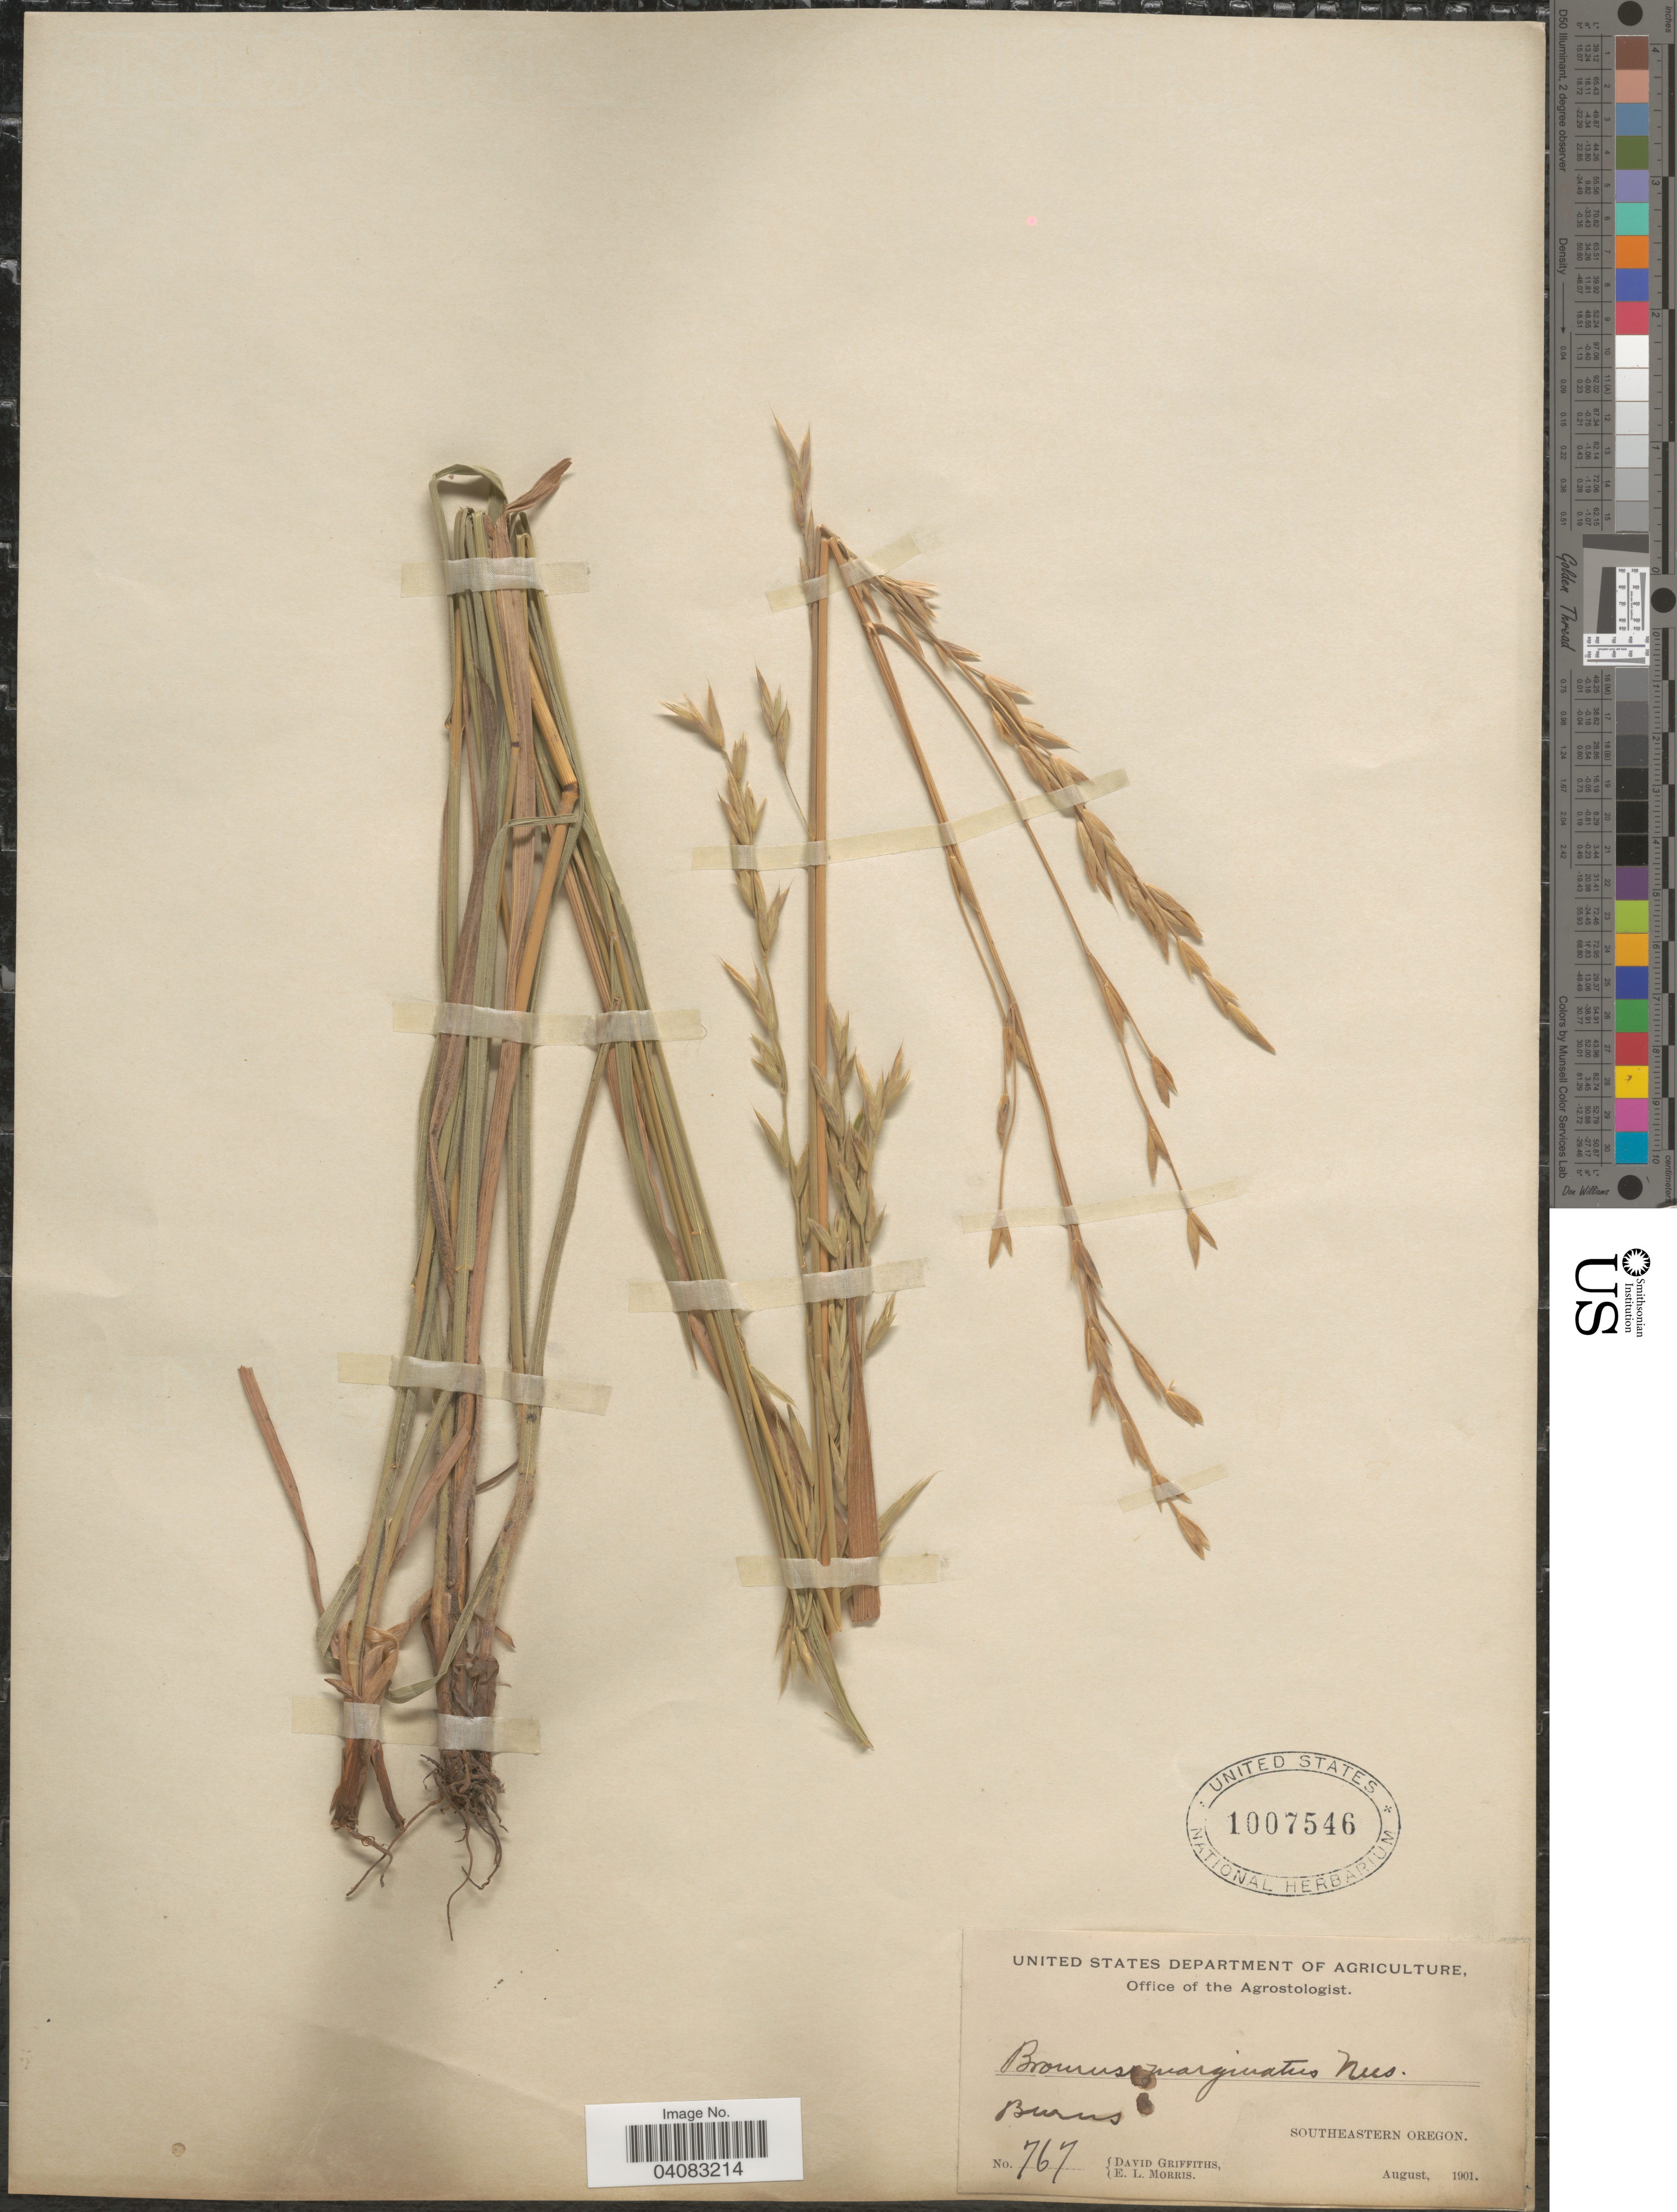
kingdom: Plantae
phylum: Tracheophyta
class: Liliopsida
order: Poales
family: Poaceae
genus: Bromus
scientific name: Bromus marginatus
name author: Nees ex Steud.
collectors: D. Griffiths & E. Morris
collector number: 767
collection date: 1901-08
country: United States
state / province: Oregon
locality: Burns. Southeastern Oregon.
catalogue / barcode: US 1007546